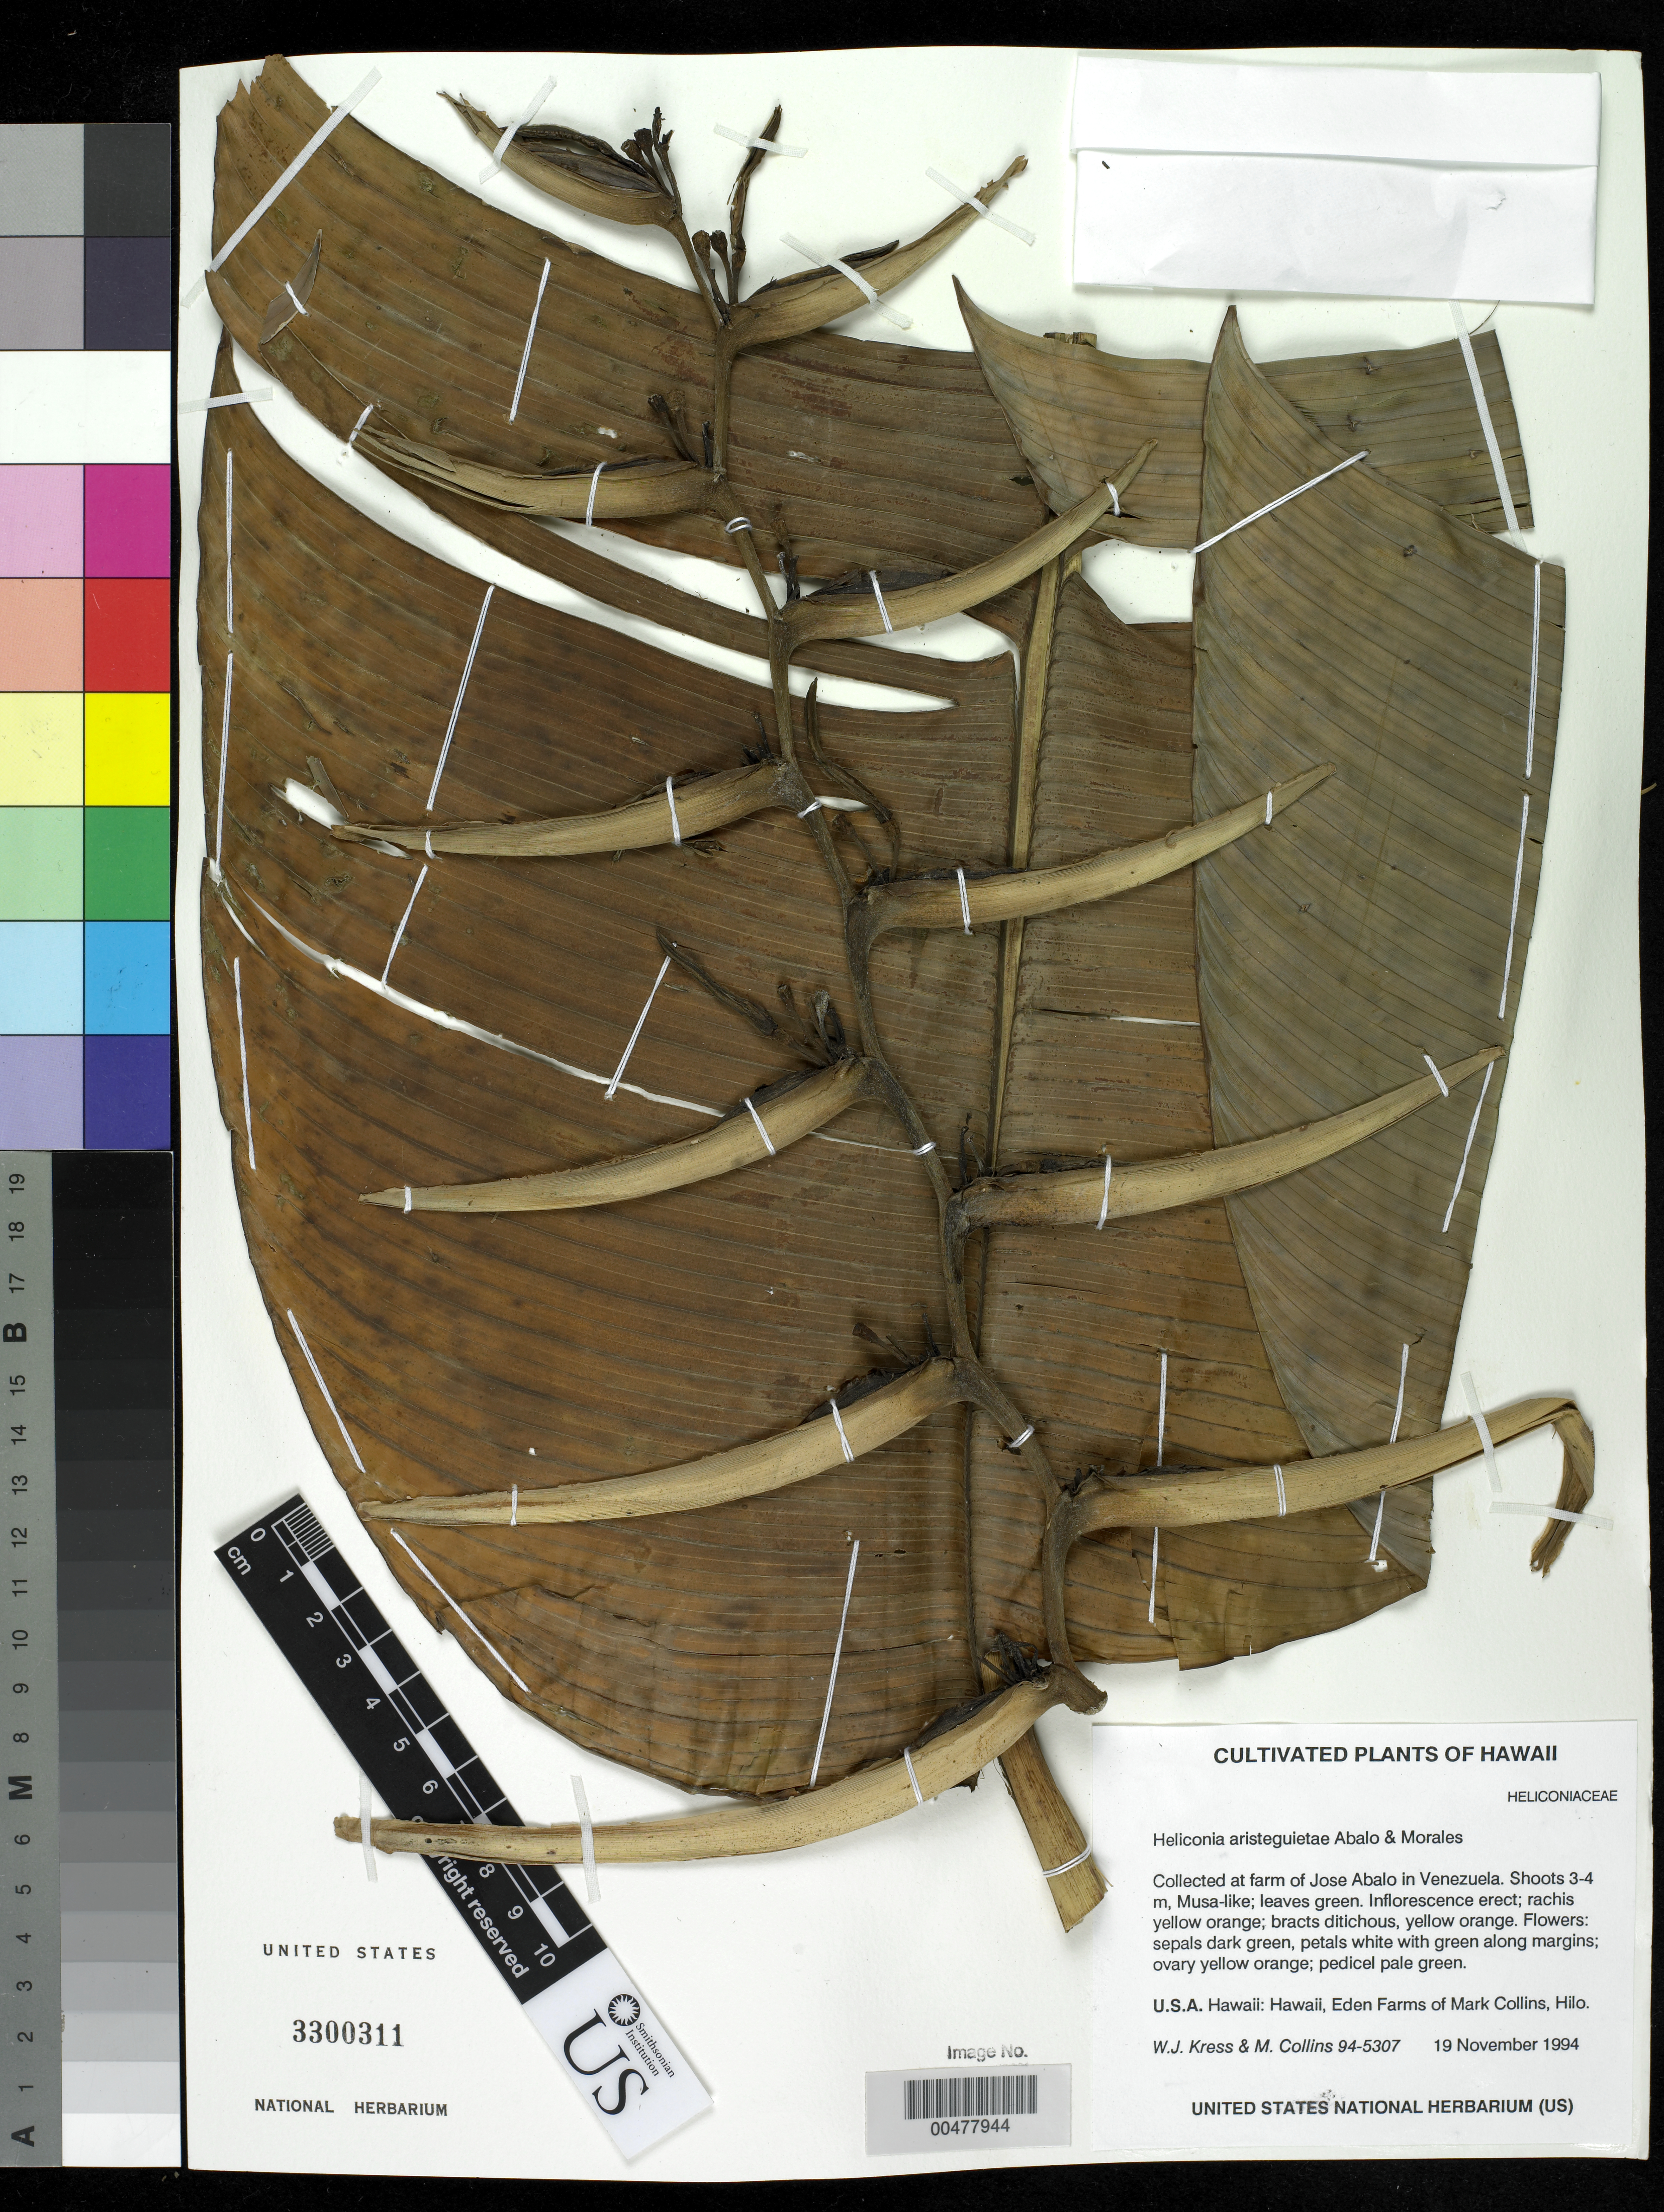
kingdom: Plantae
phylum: Tracheophyta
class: Liliopsida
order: Zingiberales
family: Heliconiaceae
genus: Heliconia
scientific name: Heliconia aristeguietae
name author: Abalo & G. Morales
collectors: W. J. Kress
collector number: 94-5307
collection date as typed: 19 Nov 1994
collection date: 1994-11-19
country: United States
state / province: Hawaii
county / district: Hawaii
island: Hawaii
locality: Eden Farms of Mark Collins, Hilo, originally from Venezuela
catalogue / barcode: US 3300311